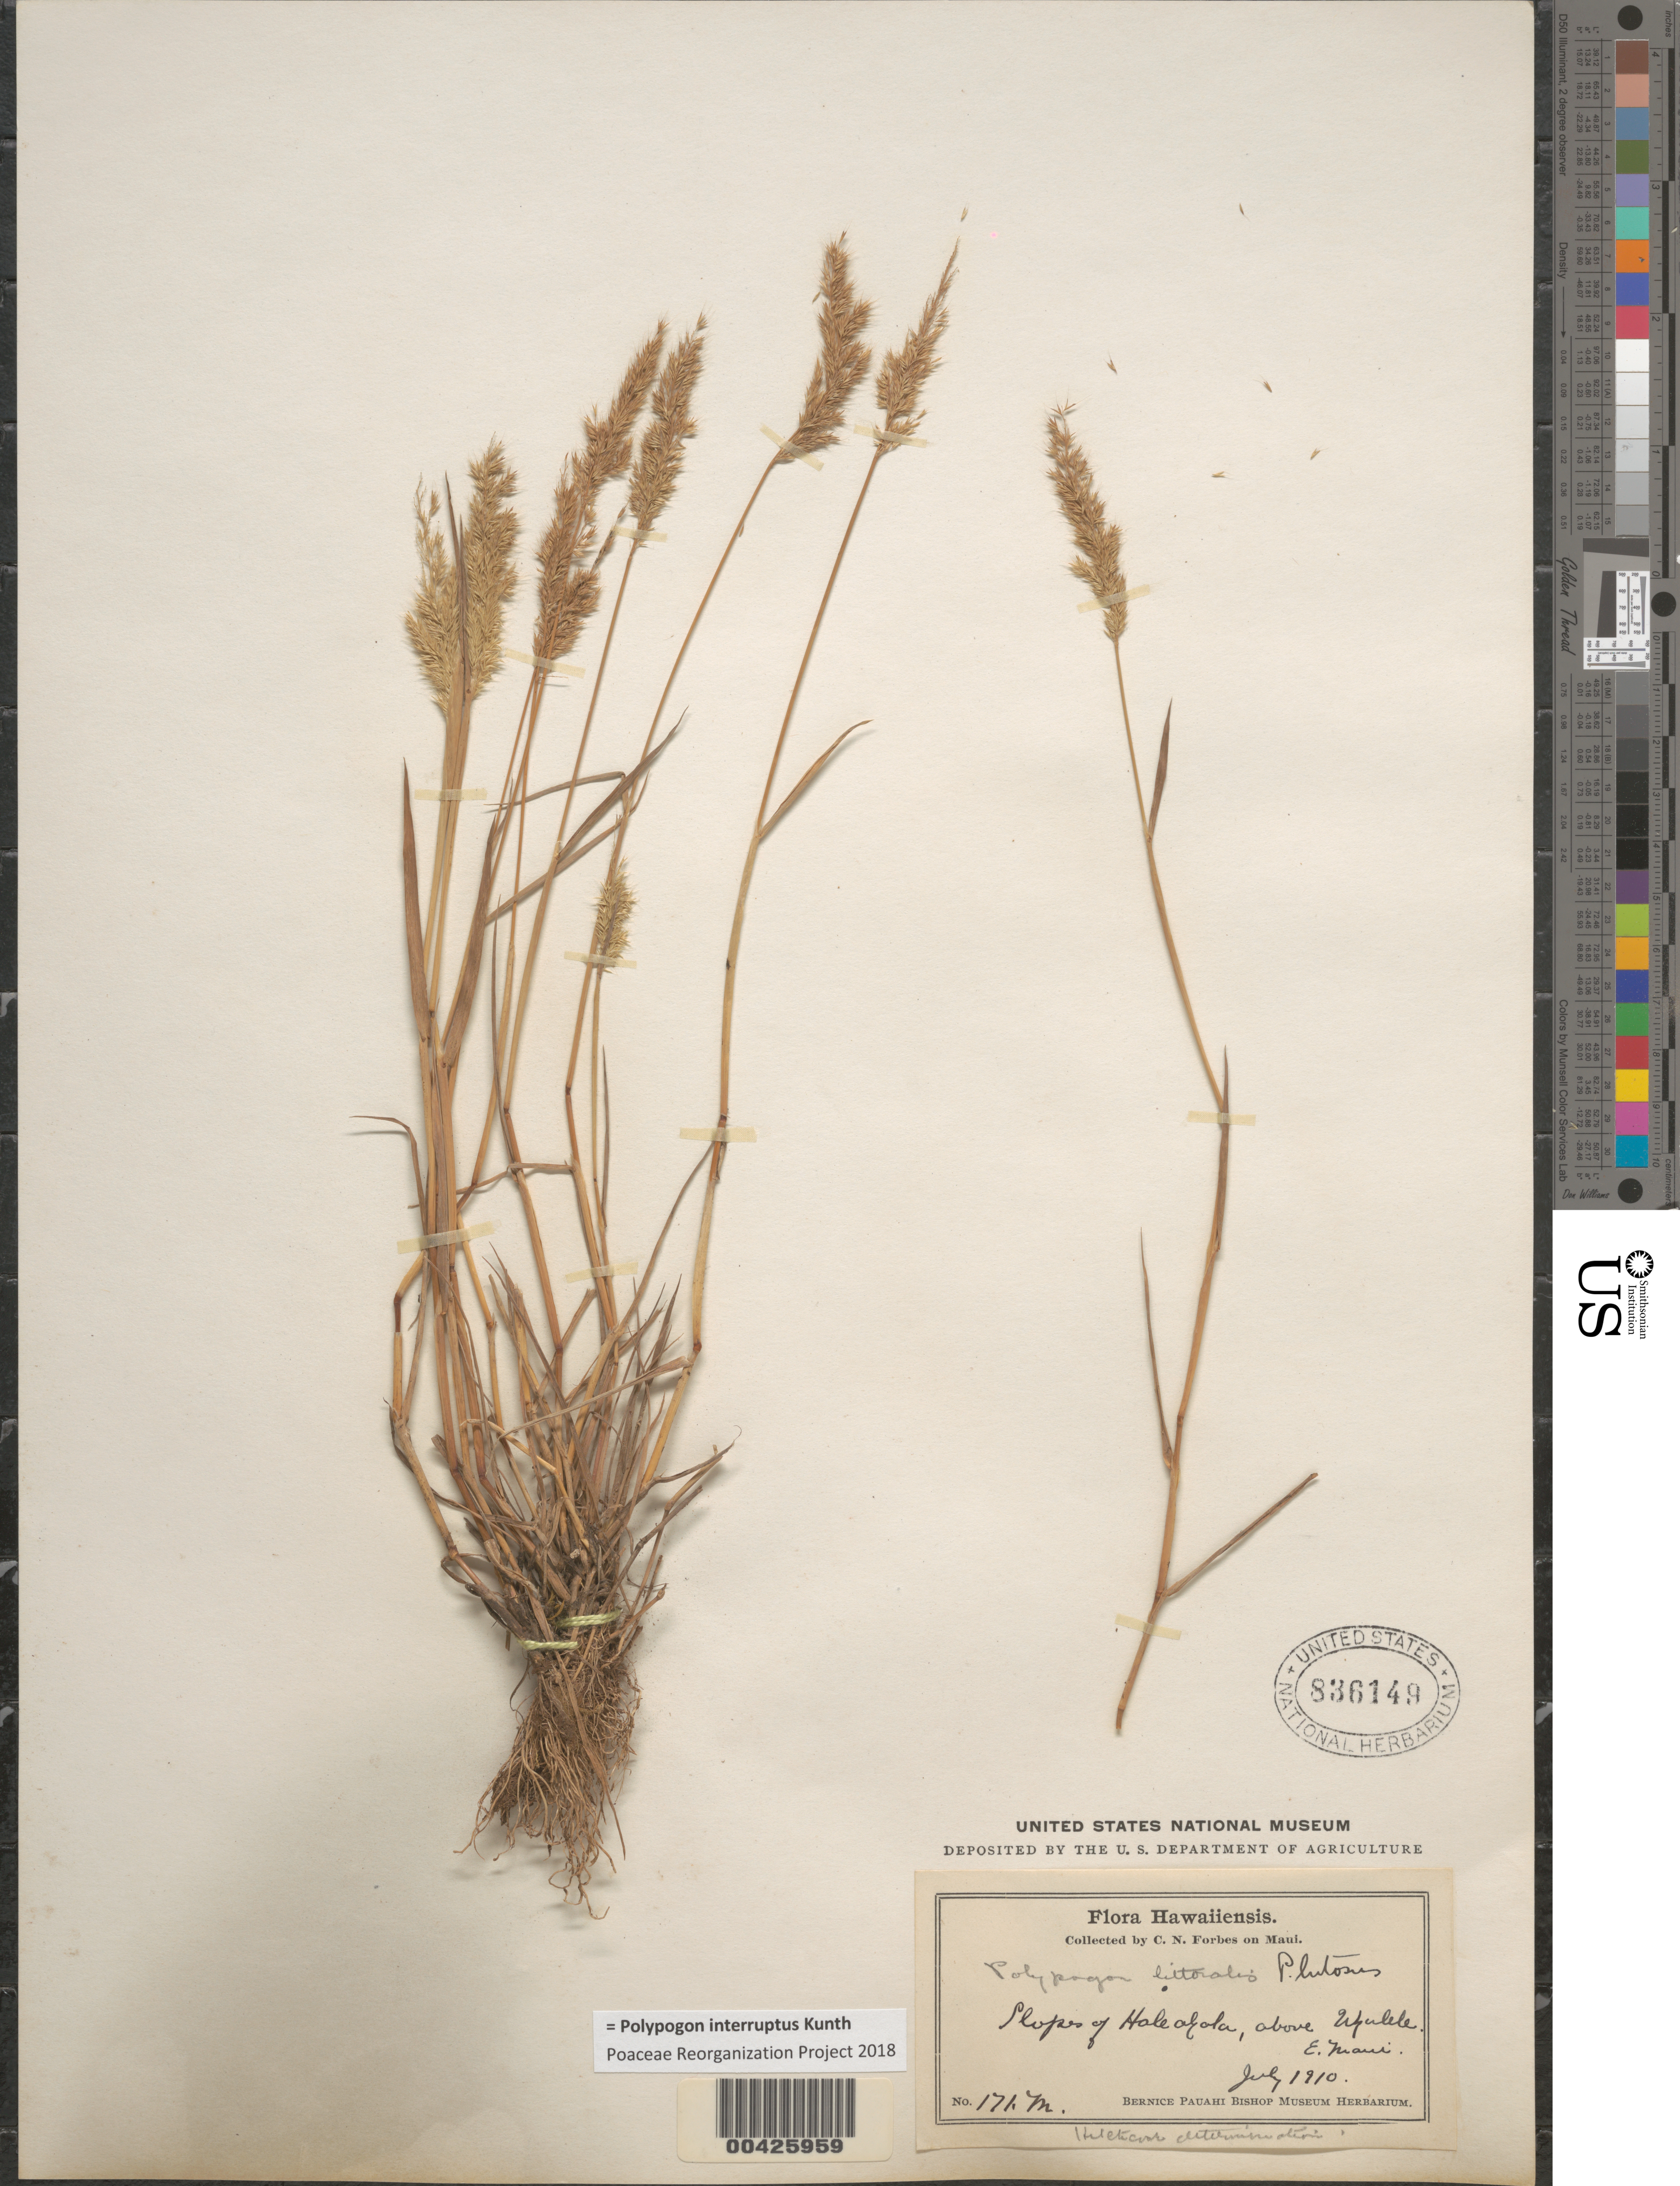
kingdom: Plantae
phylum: Tracheophyta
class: Liliopsida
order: Poales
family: Poaceae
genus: Polypogon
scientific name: Polypogon fugax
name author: Nees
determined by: Faccenda, K.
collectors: C. N. Forbes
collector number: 171.M.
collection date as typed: Jul 1910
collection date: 1910-07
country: United States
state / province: Hawaii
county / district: Maui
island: Maui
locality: Slopes of Haleakala, above Ukulele, E Maui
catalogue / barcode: US 836149